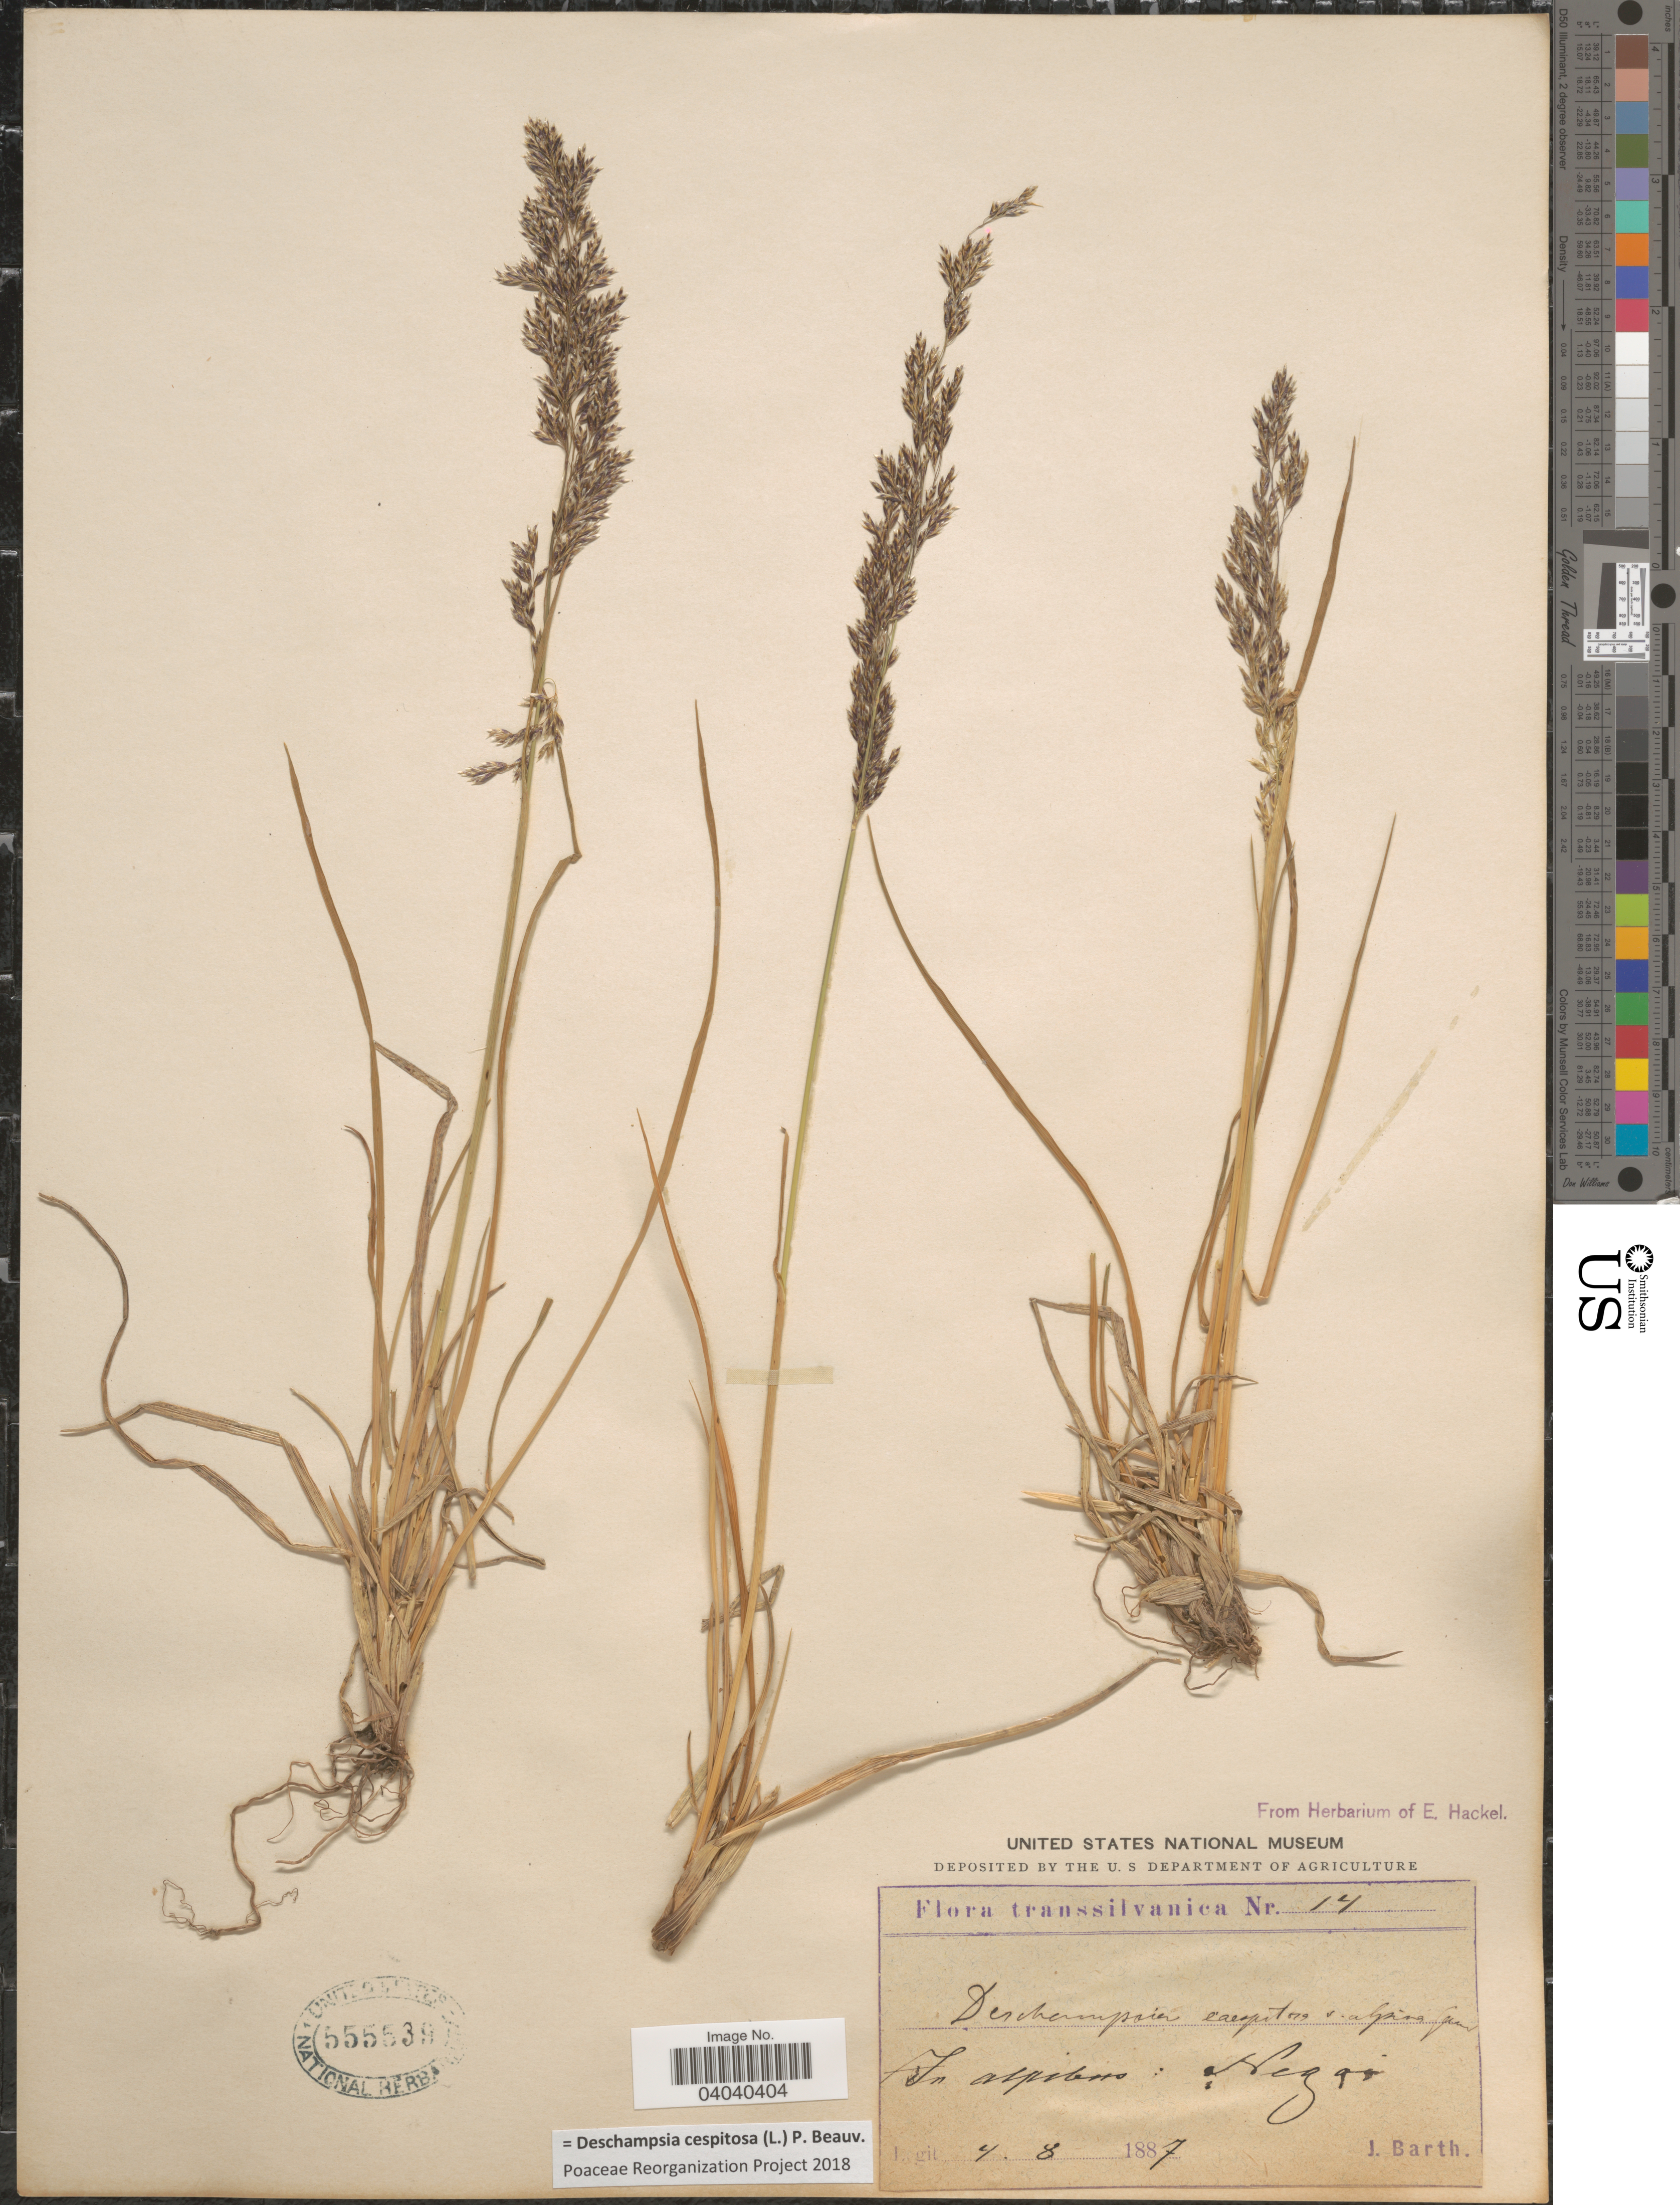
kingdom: Plantae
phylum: Tracheophyta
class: Liliopsida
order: Poales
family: Poaceae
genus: Deschampsia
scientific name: Deschampsia cespitosa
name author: (L.) P. Beauv.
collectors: J. Barth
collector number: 14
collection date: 1887-08-04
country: Romania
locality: Transsilvanica. In alpibus: Negoi.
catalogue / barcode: US 555539